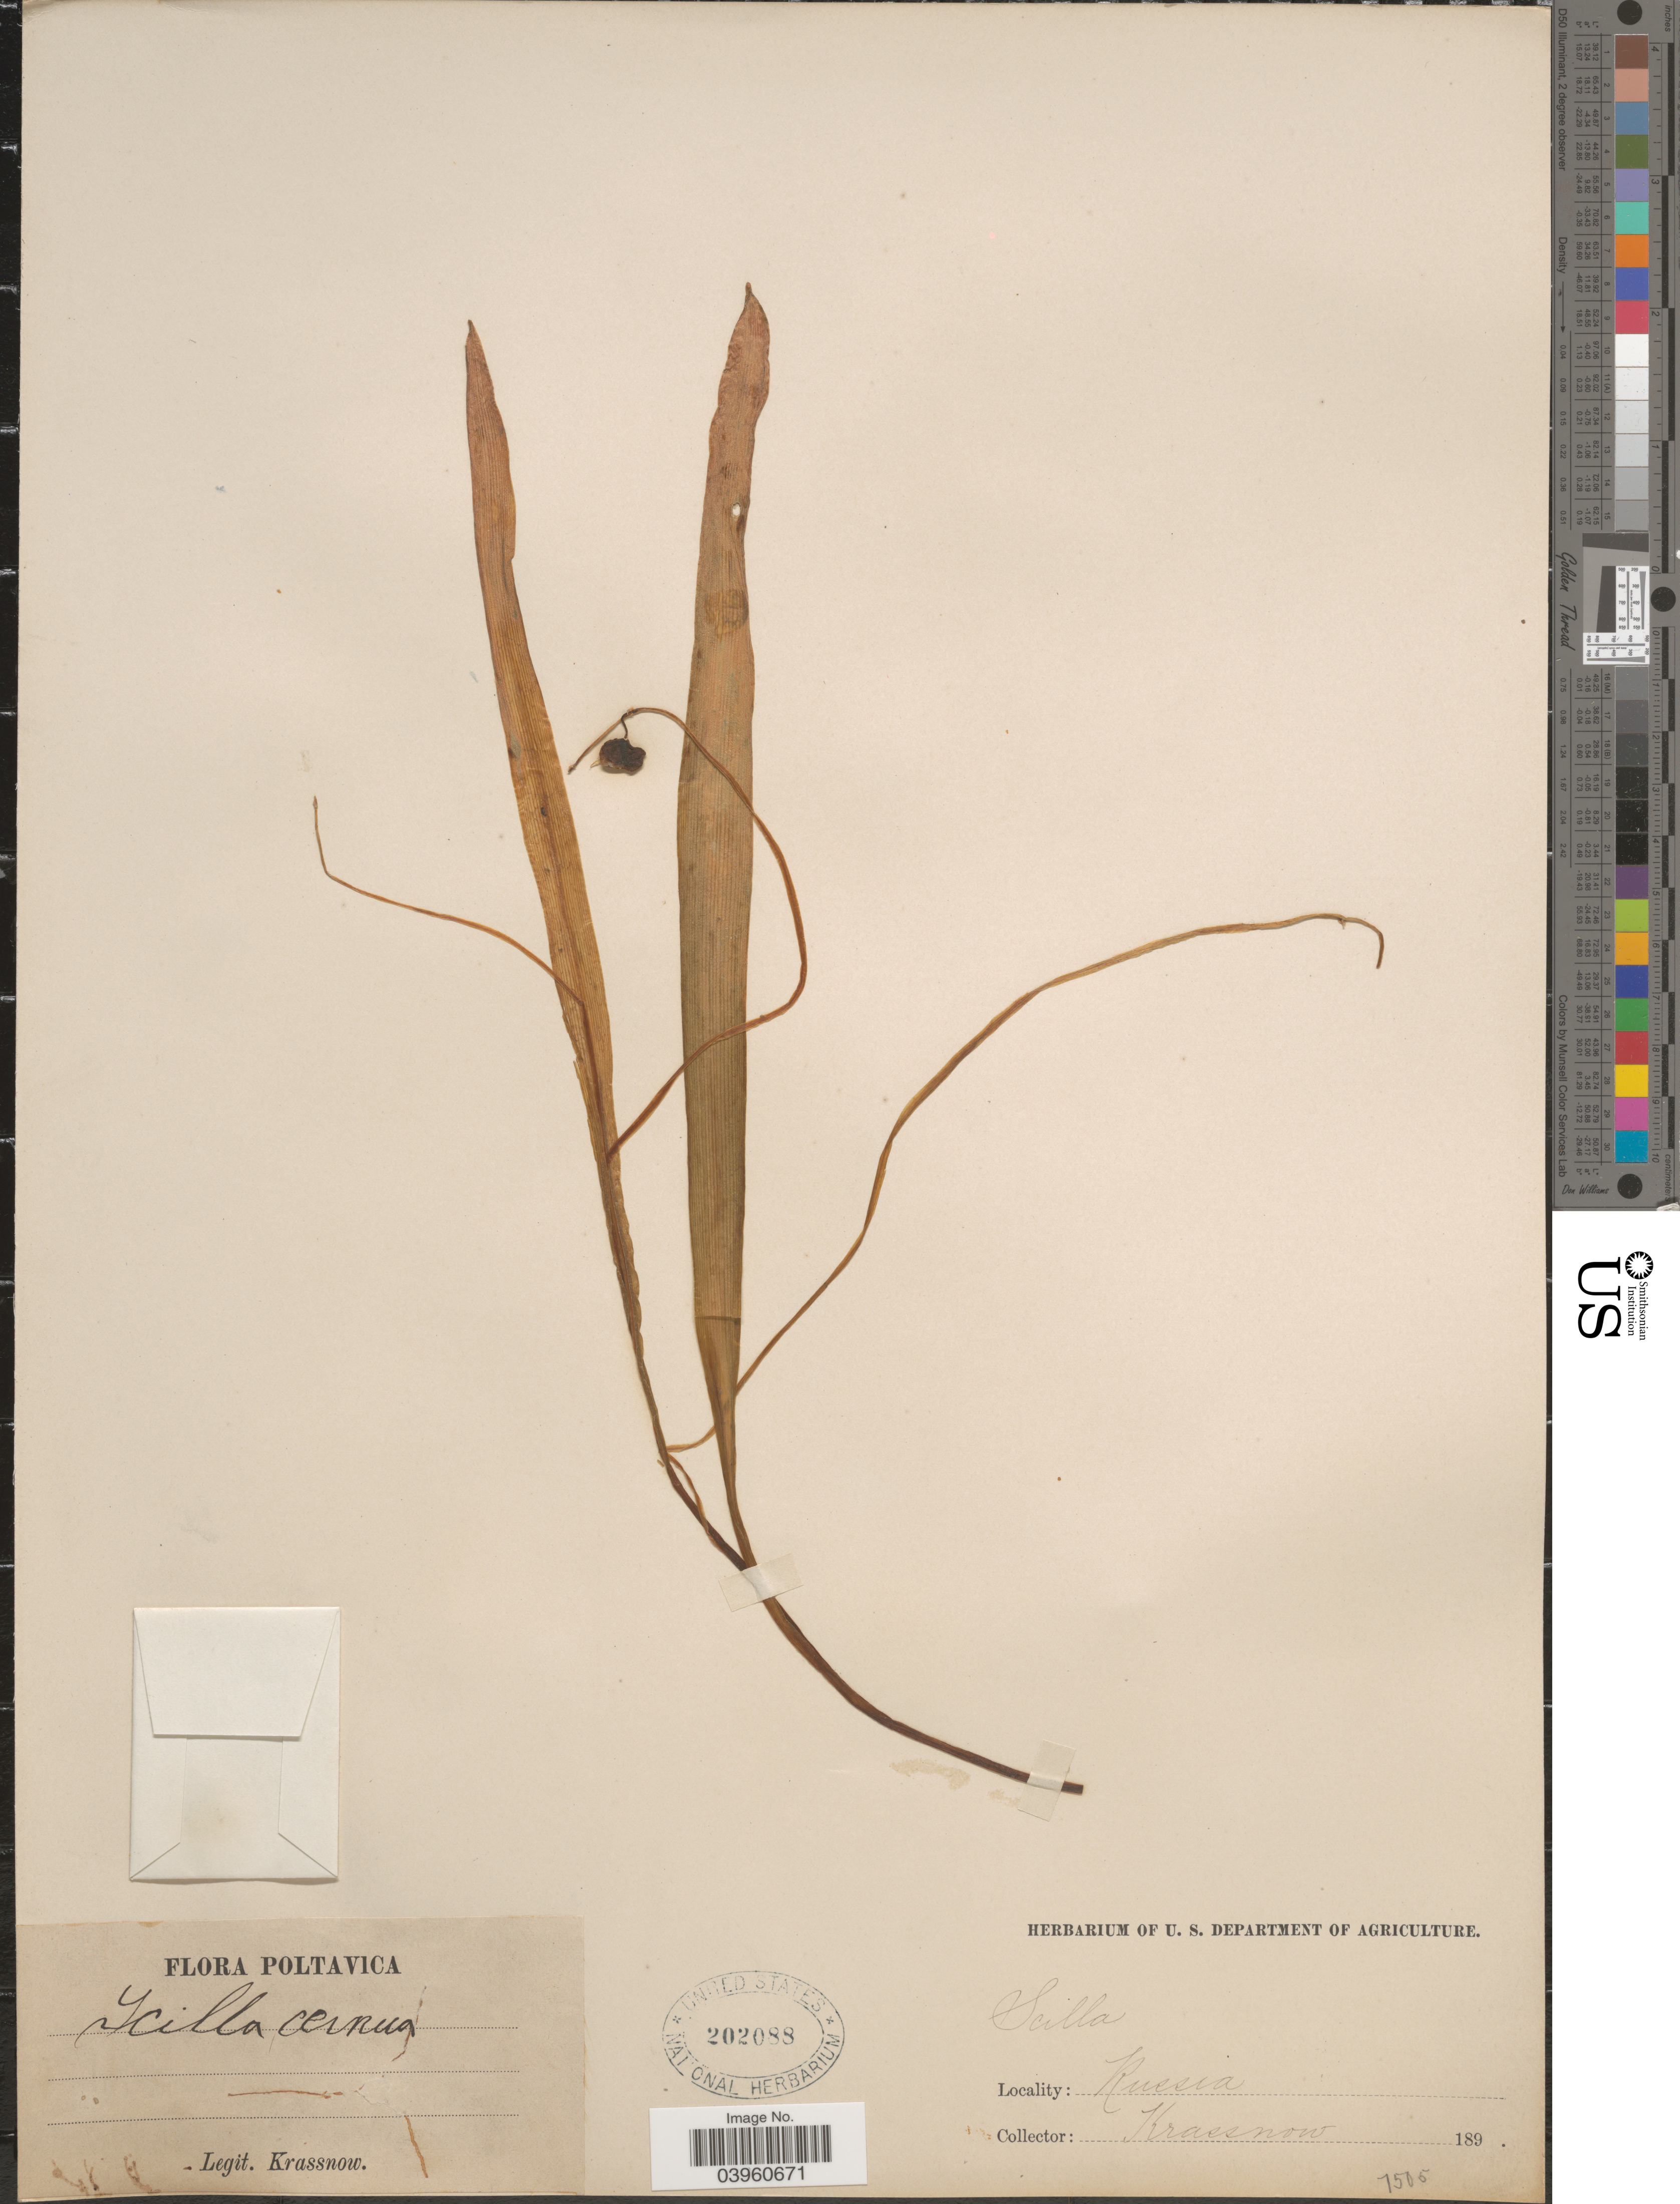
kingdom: Plantae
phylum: Tracheophyta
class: Liliopsida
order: Asparagales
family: Asparagaceae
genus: Scilla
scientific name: Scilla cernua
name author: (L.) Salisb.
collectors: -. Krassnow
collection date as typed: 189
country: Ukraine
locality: Poltavica. Russia.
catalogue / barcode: US 202088